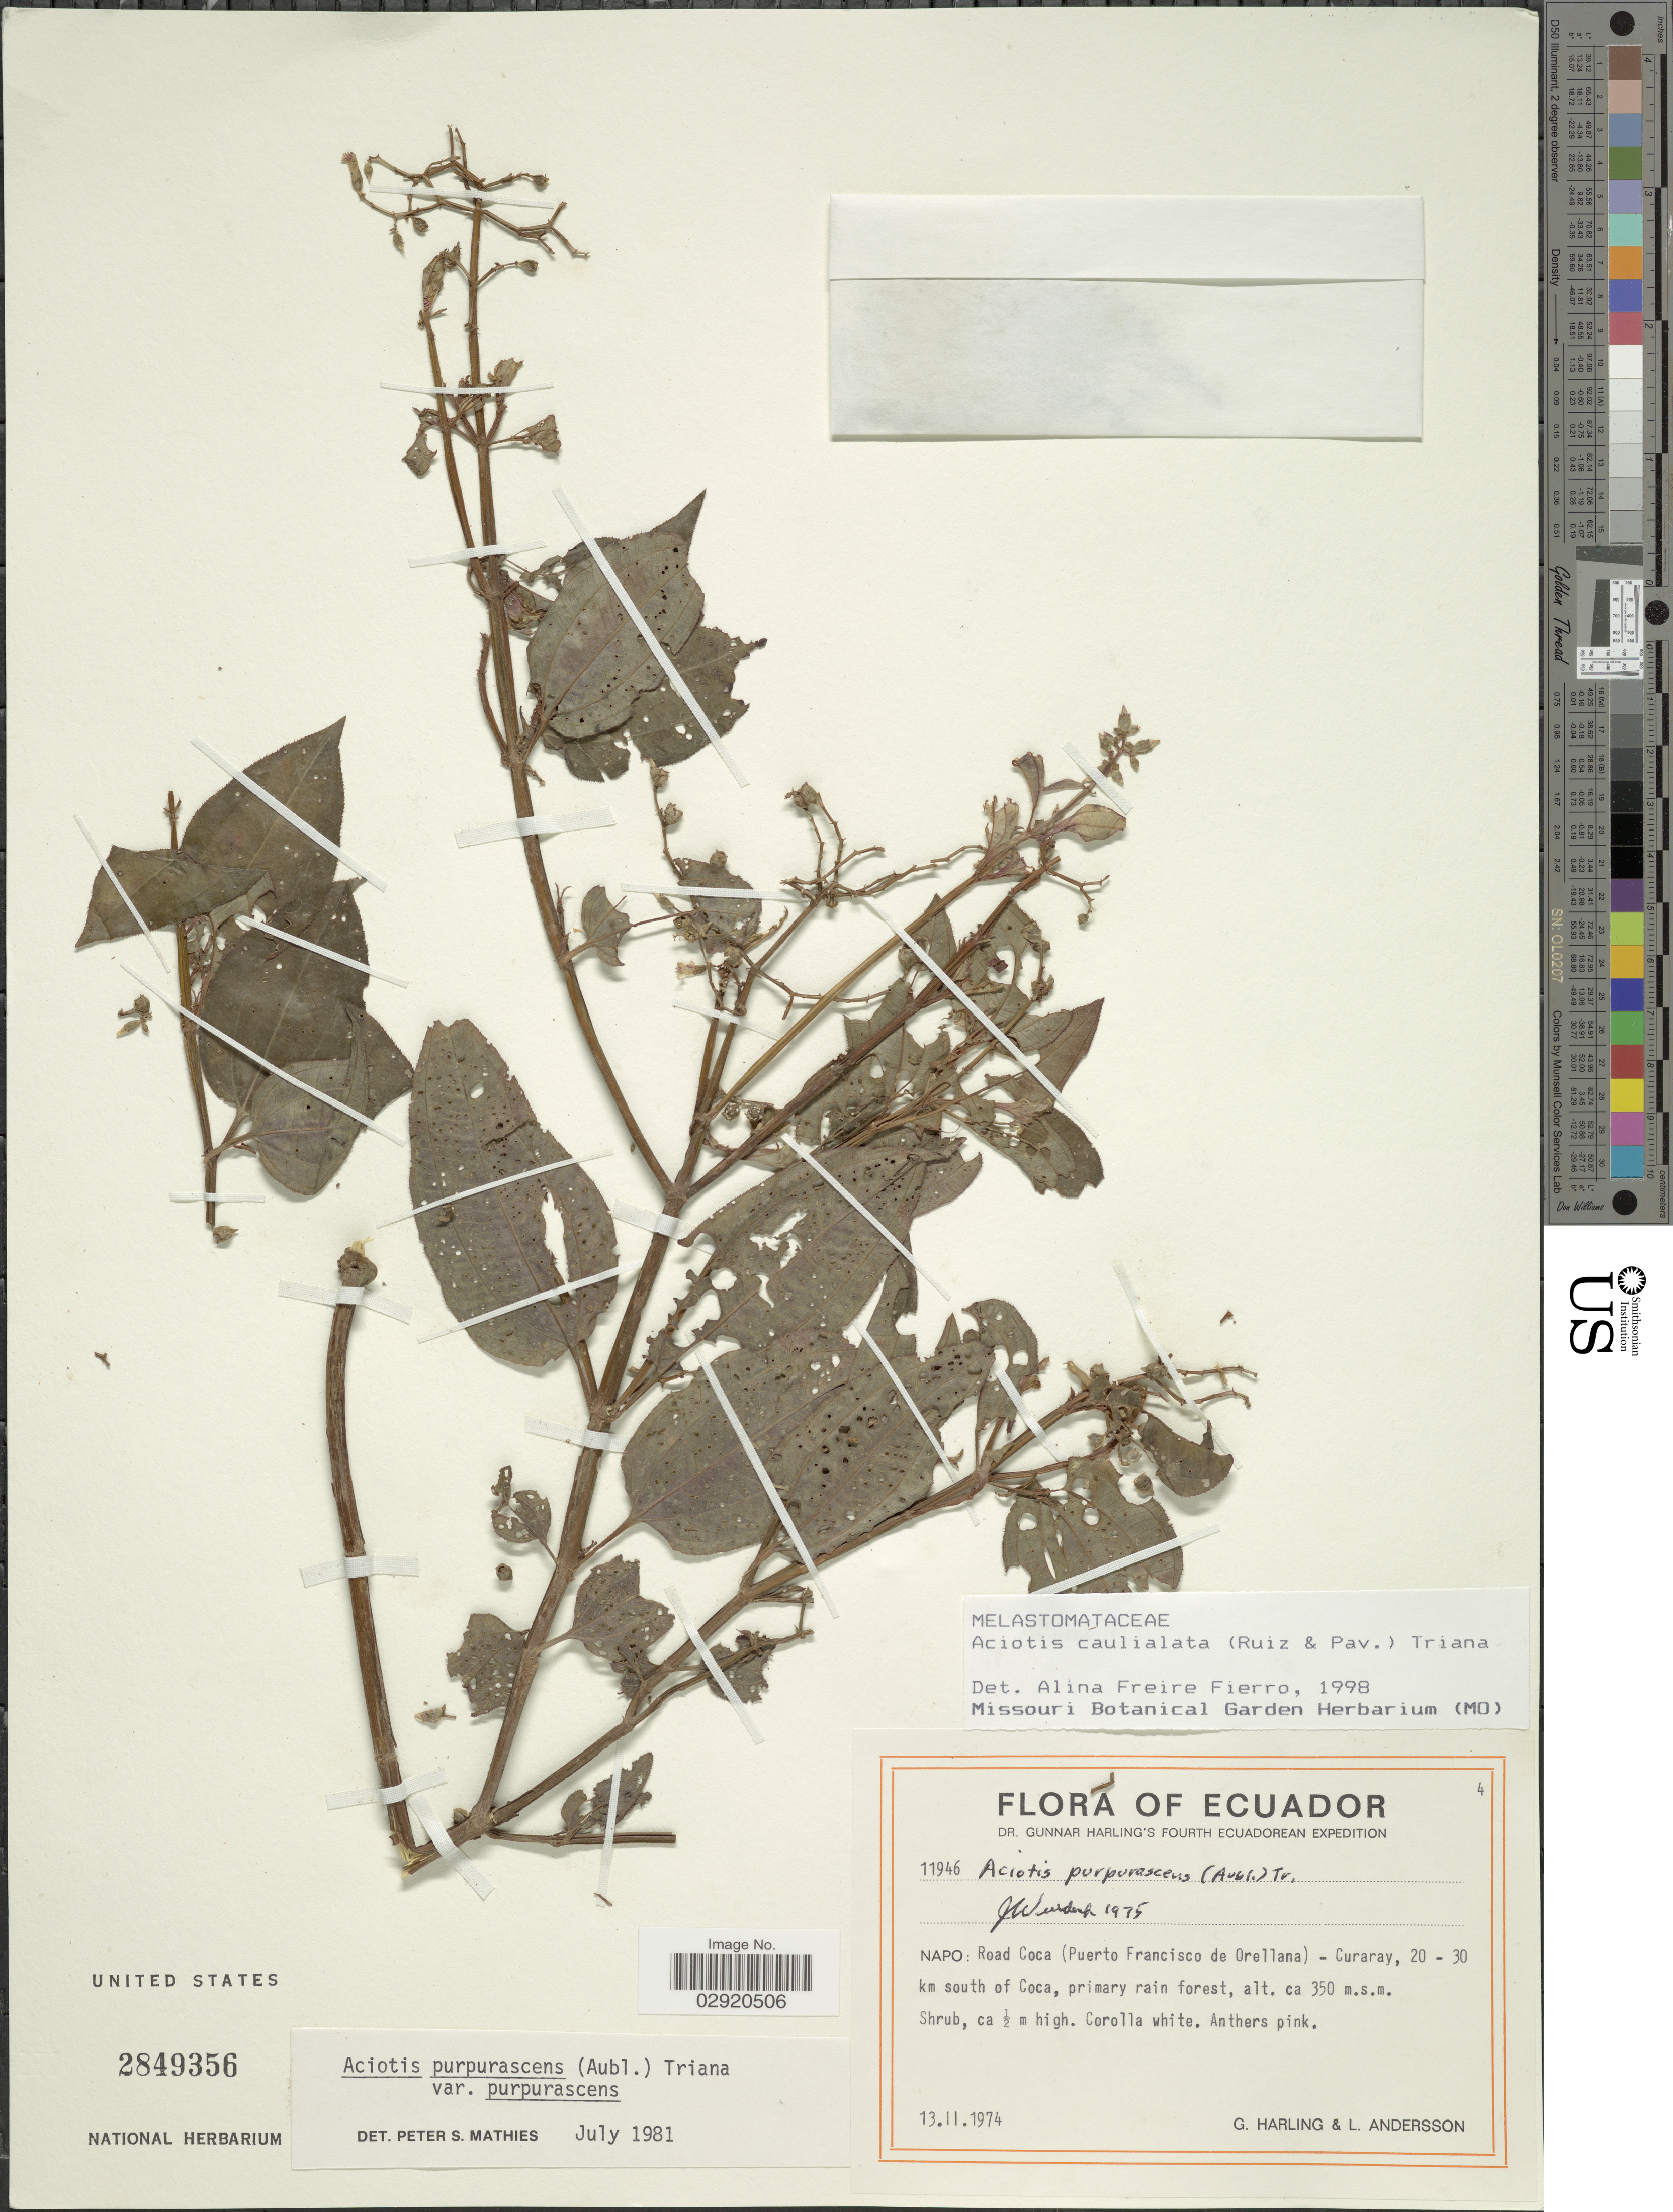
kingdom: Plantae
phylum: Tracheophyta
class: Magnoliopsida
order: Myrtales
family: Melastomataceae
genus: Aciotis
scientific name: Aciotis rubricaulis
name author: (Mart. ex DC.) Triana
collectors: G. Harling & L. Andersson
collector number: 11946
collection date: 1974-02-13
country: Ecuador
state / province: Napo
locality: Road Coca (Puerto Francisco de Orellana) - Curaray, 20 - 30 km south of Coca.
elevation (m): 350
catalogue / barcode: US 2849356